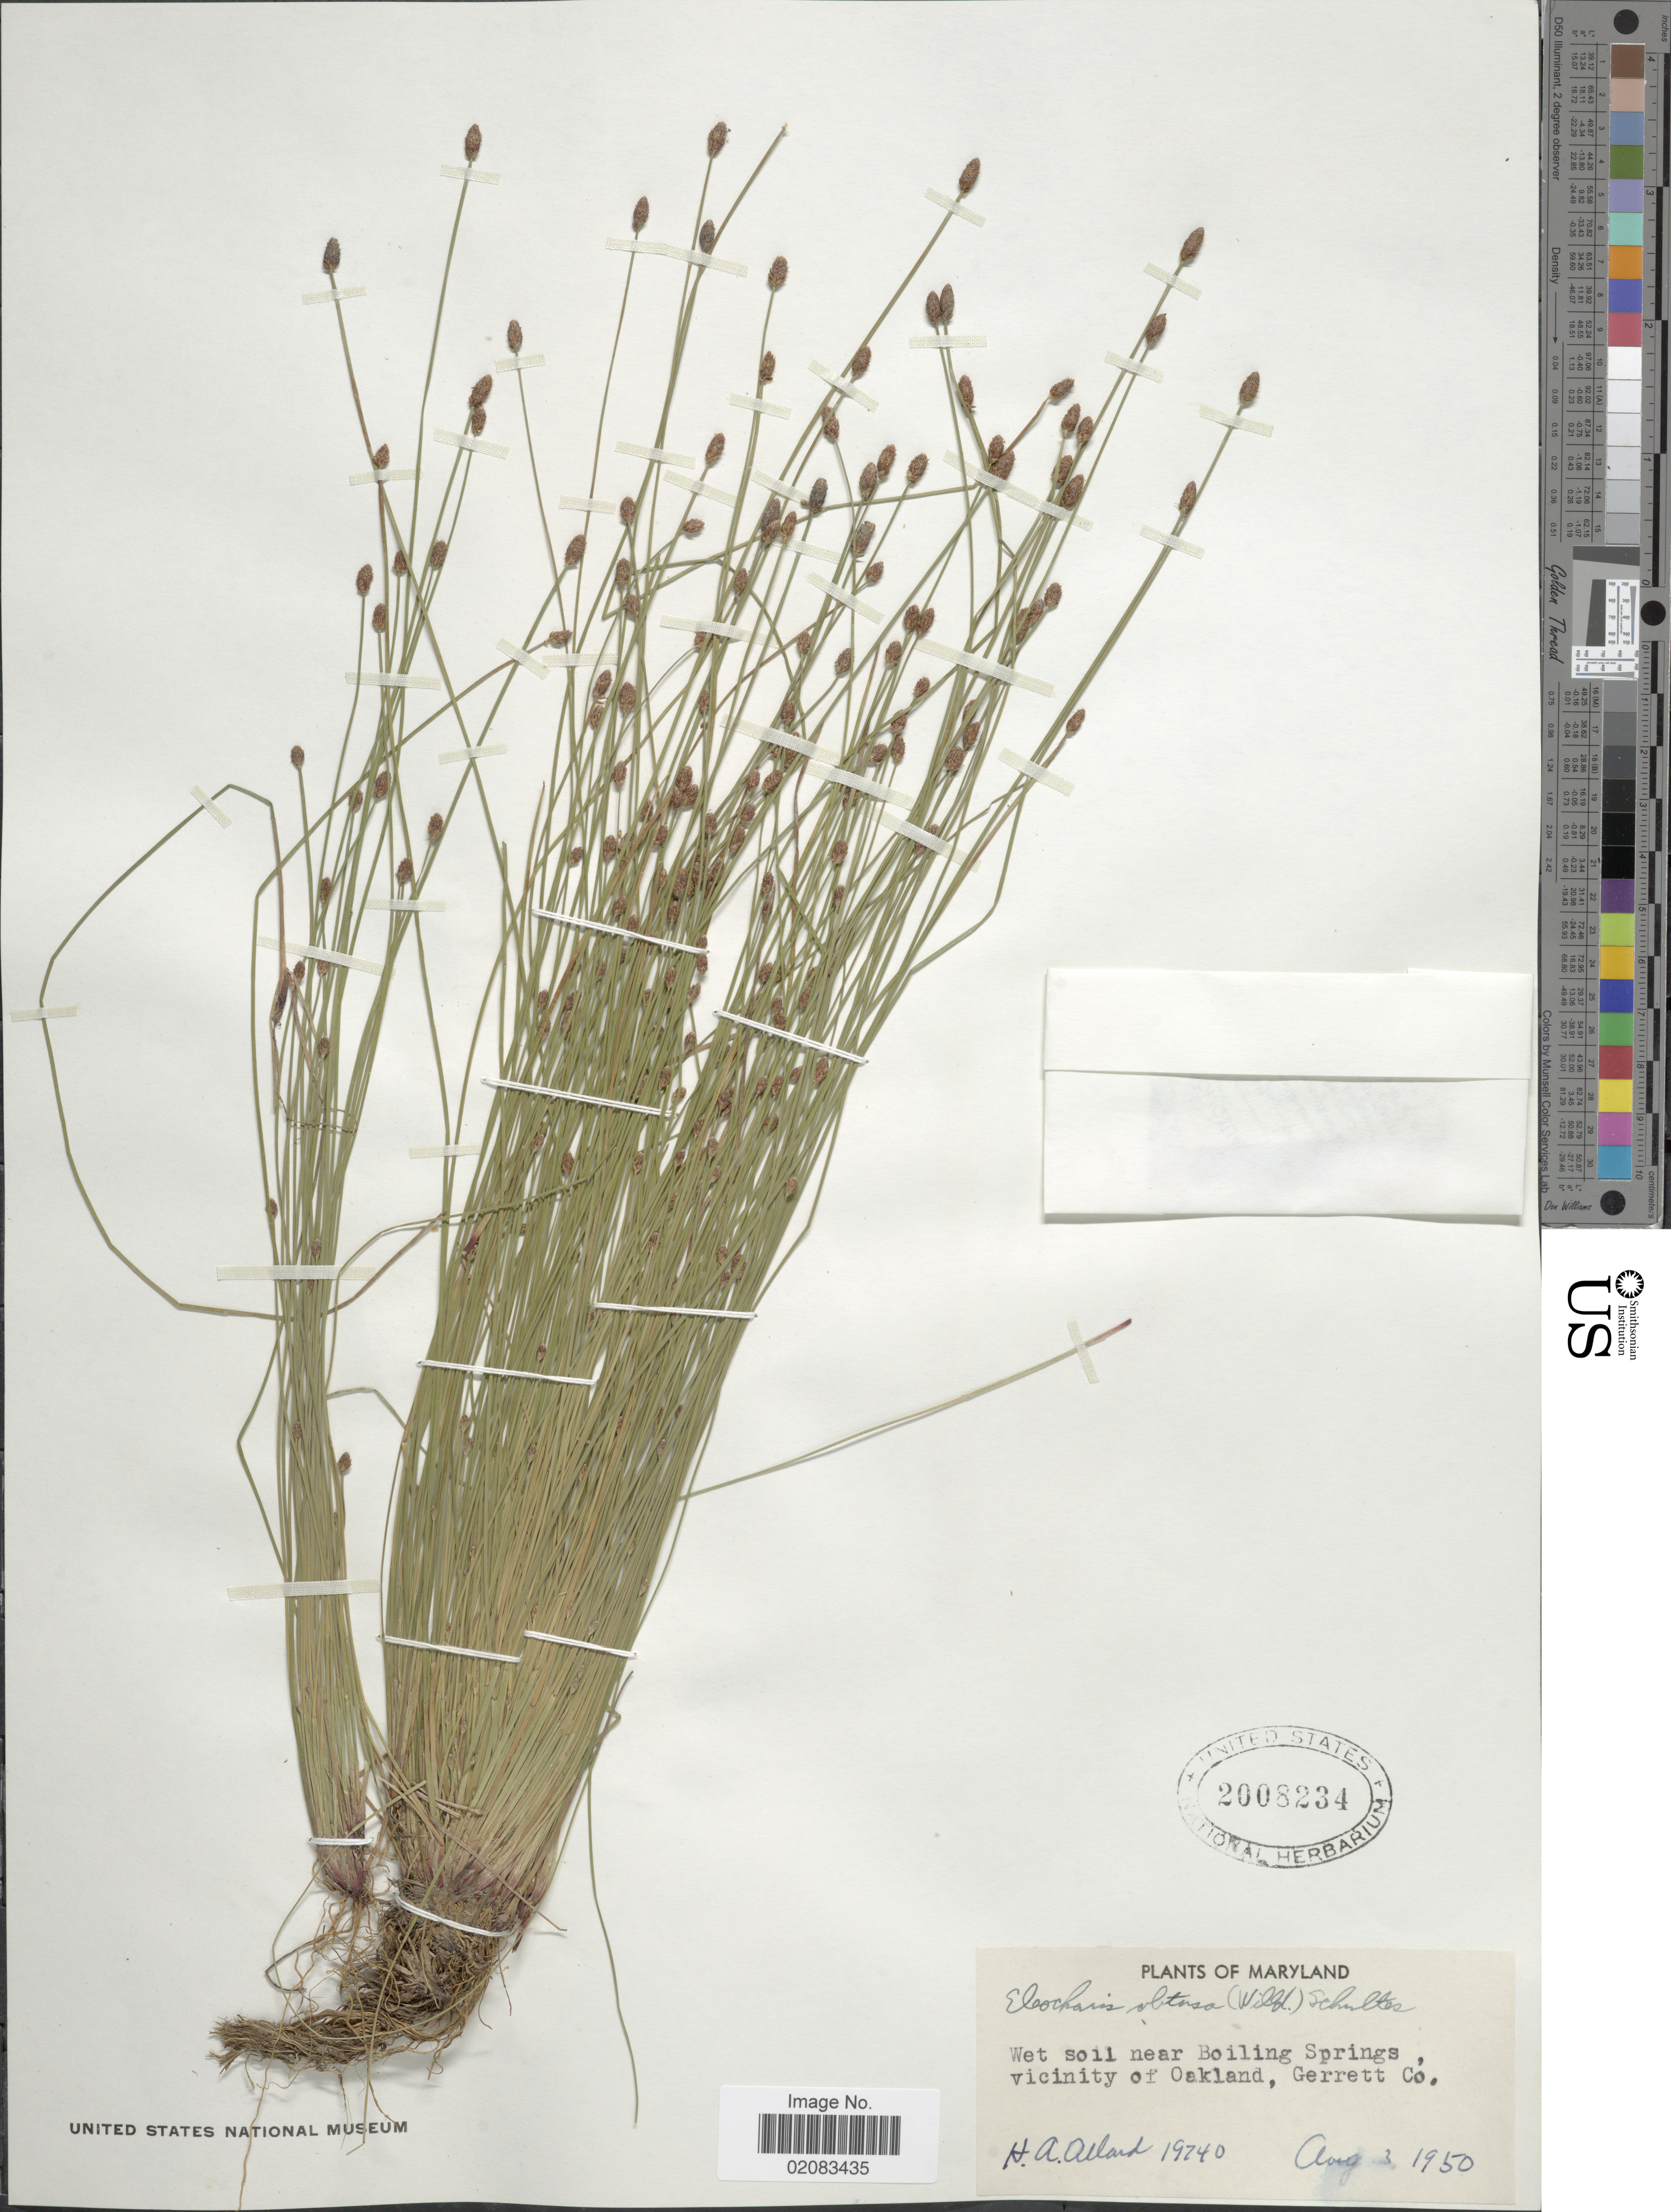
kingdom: Plantae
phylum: Tracheophyta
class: Liliopsida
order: Poales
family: Cyperaceae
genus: Eleocharis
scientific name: Eleocharis obtusa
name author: (Willd.) Schult.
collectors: H. A. Allard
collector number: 19740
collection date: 1950-08-03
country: United States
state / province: Maryland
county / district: Garrett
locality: Wet soil near Boiling Springs, vicinity of Oakland, Garrett Co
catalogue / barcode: US 2008234